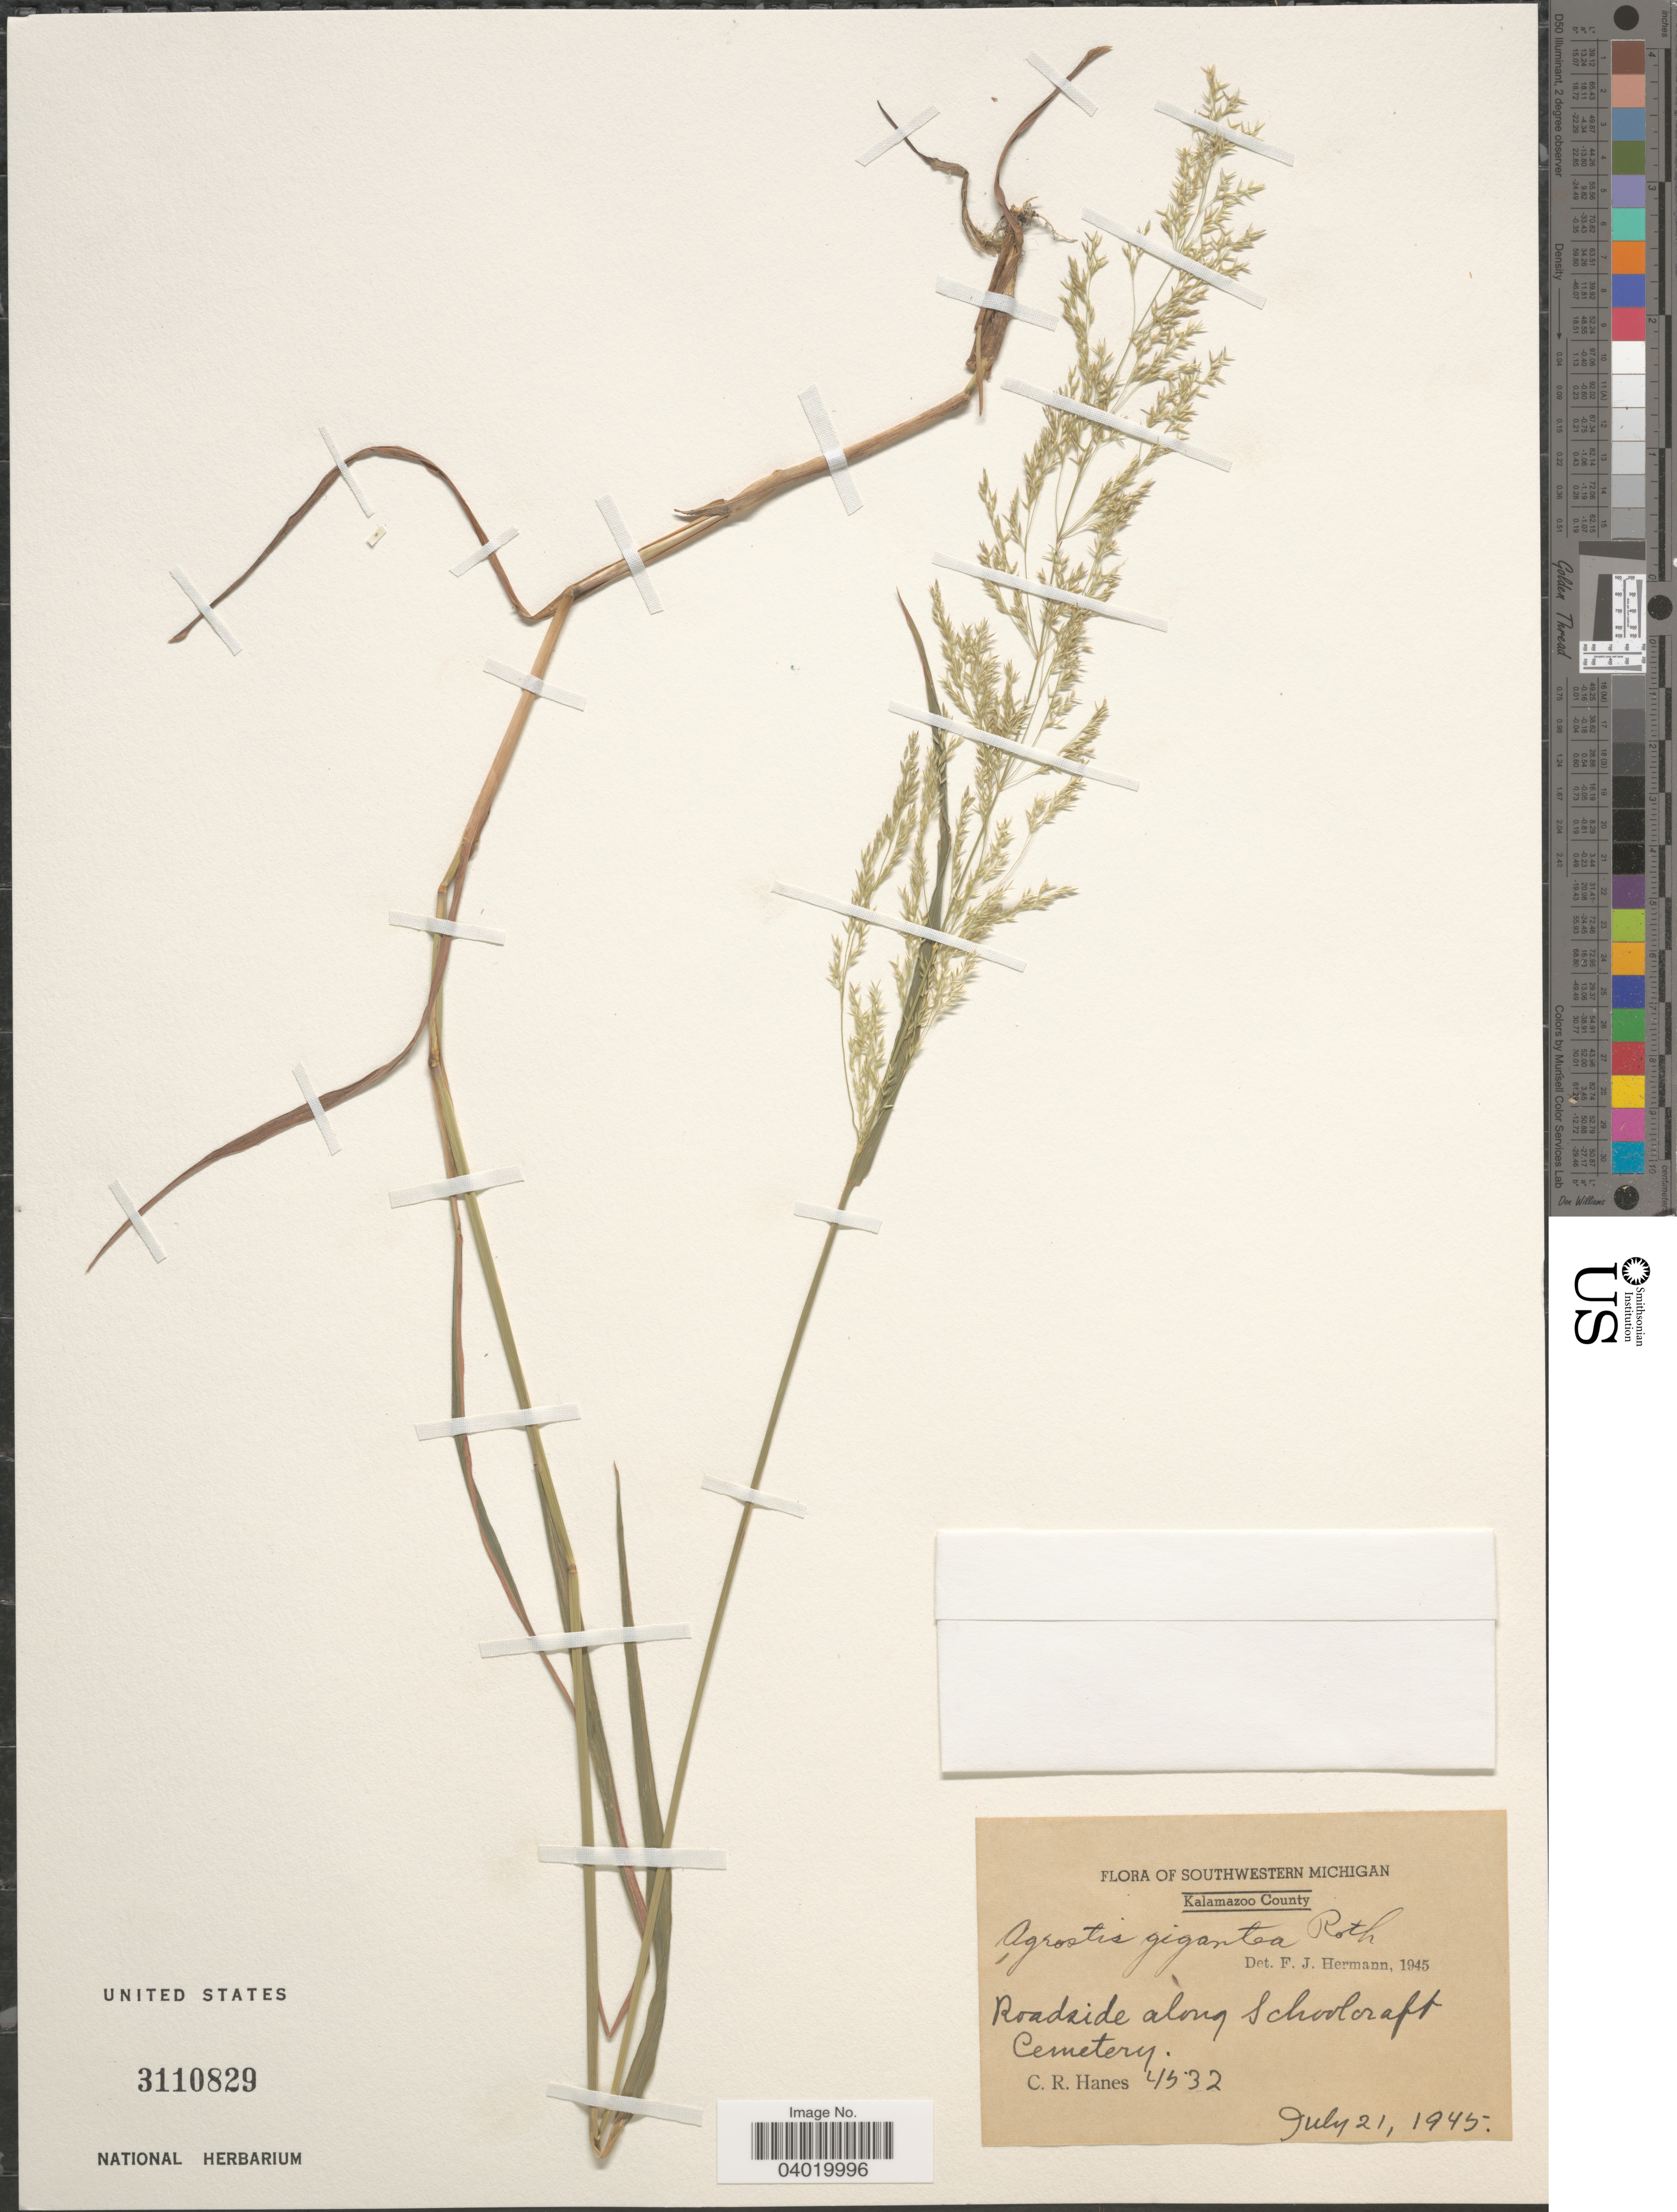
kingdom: Plantae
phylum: Tracheophyta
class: Liliopsida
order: Poales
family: Poaceae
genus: Agrostis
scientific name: Agrostis gigantea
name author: Roth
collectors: C. Hanes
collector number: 4532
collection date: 1945-07-21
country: United States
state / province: Michigan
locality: Southwestern Michigan. Kalamazoo County. Roadside along Schoolcraft Cemetery.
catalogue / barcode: US 3110829